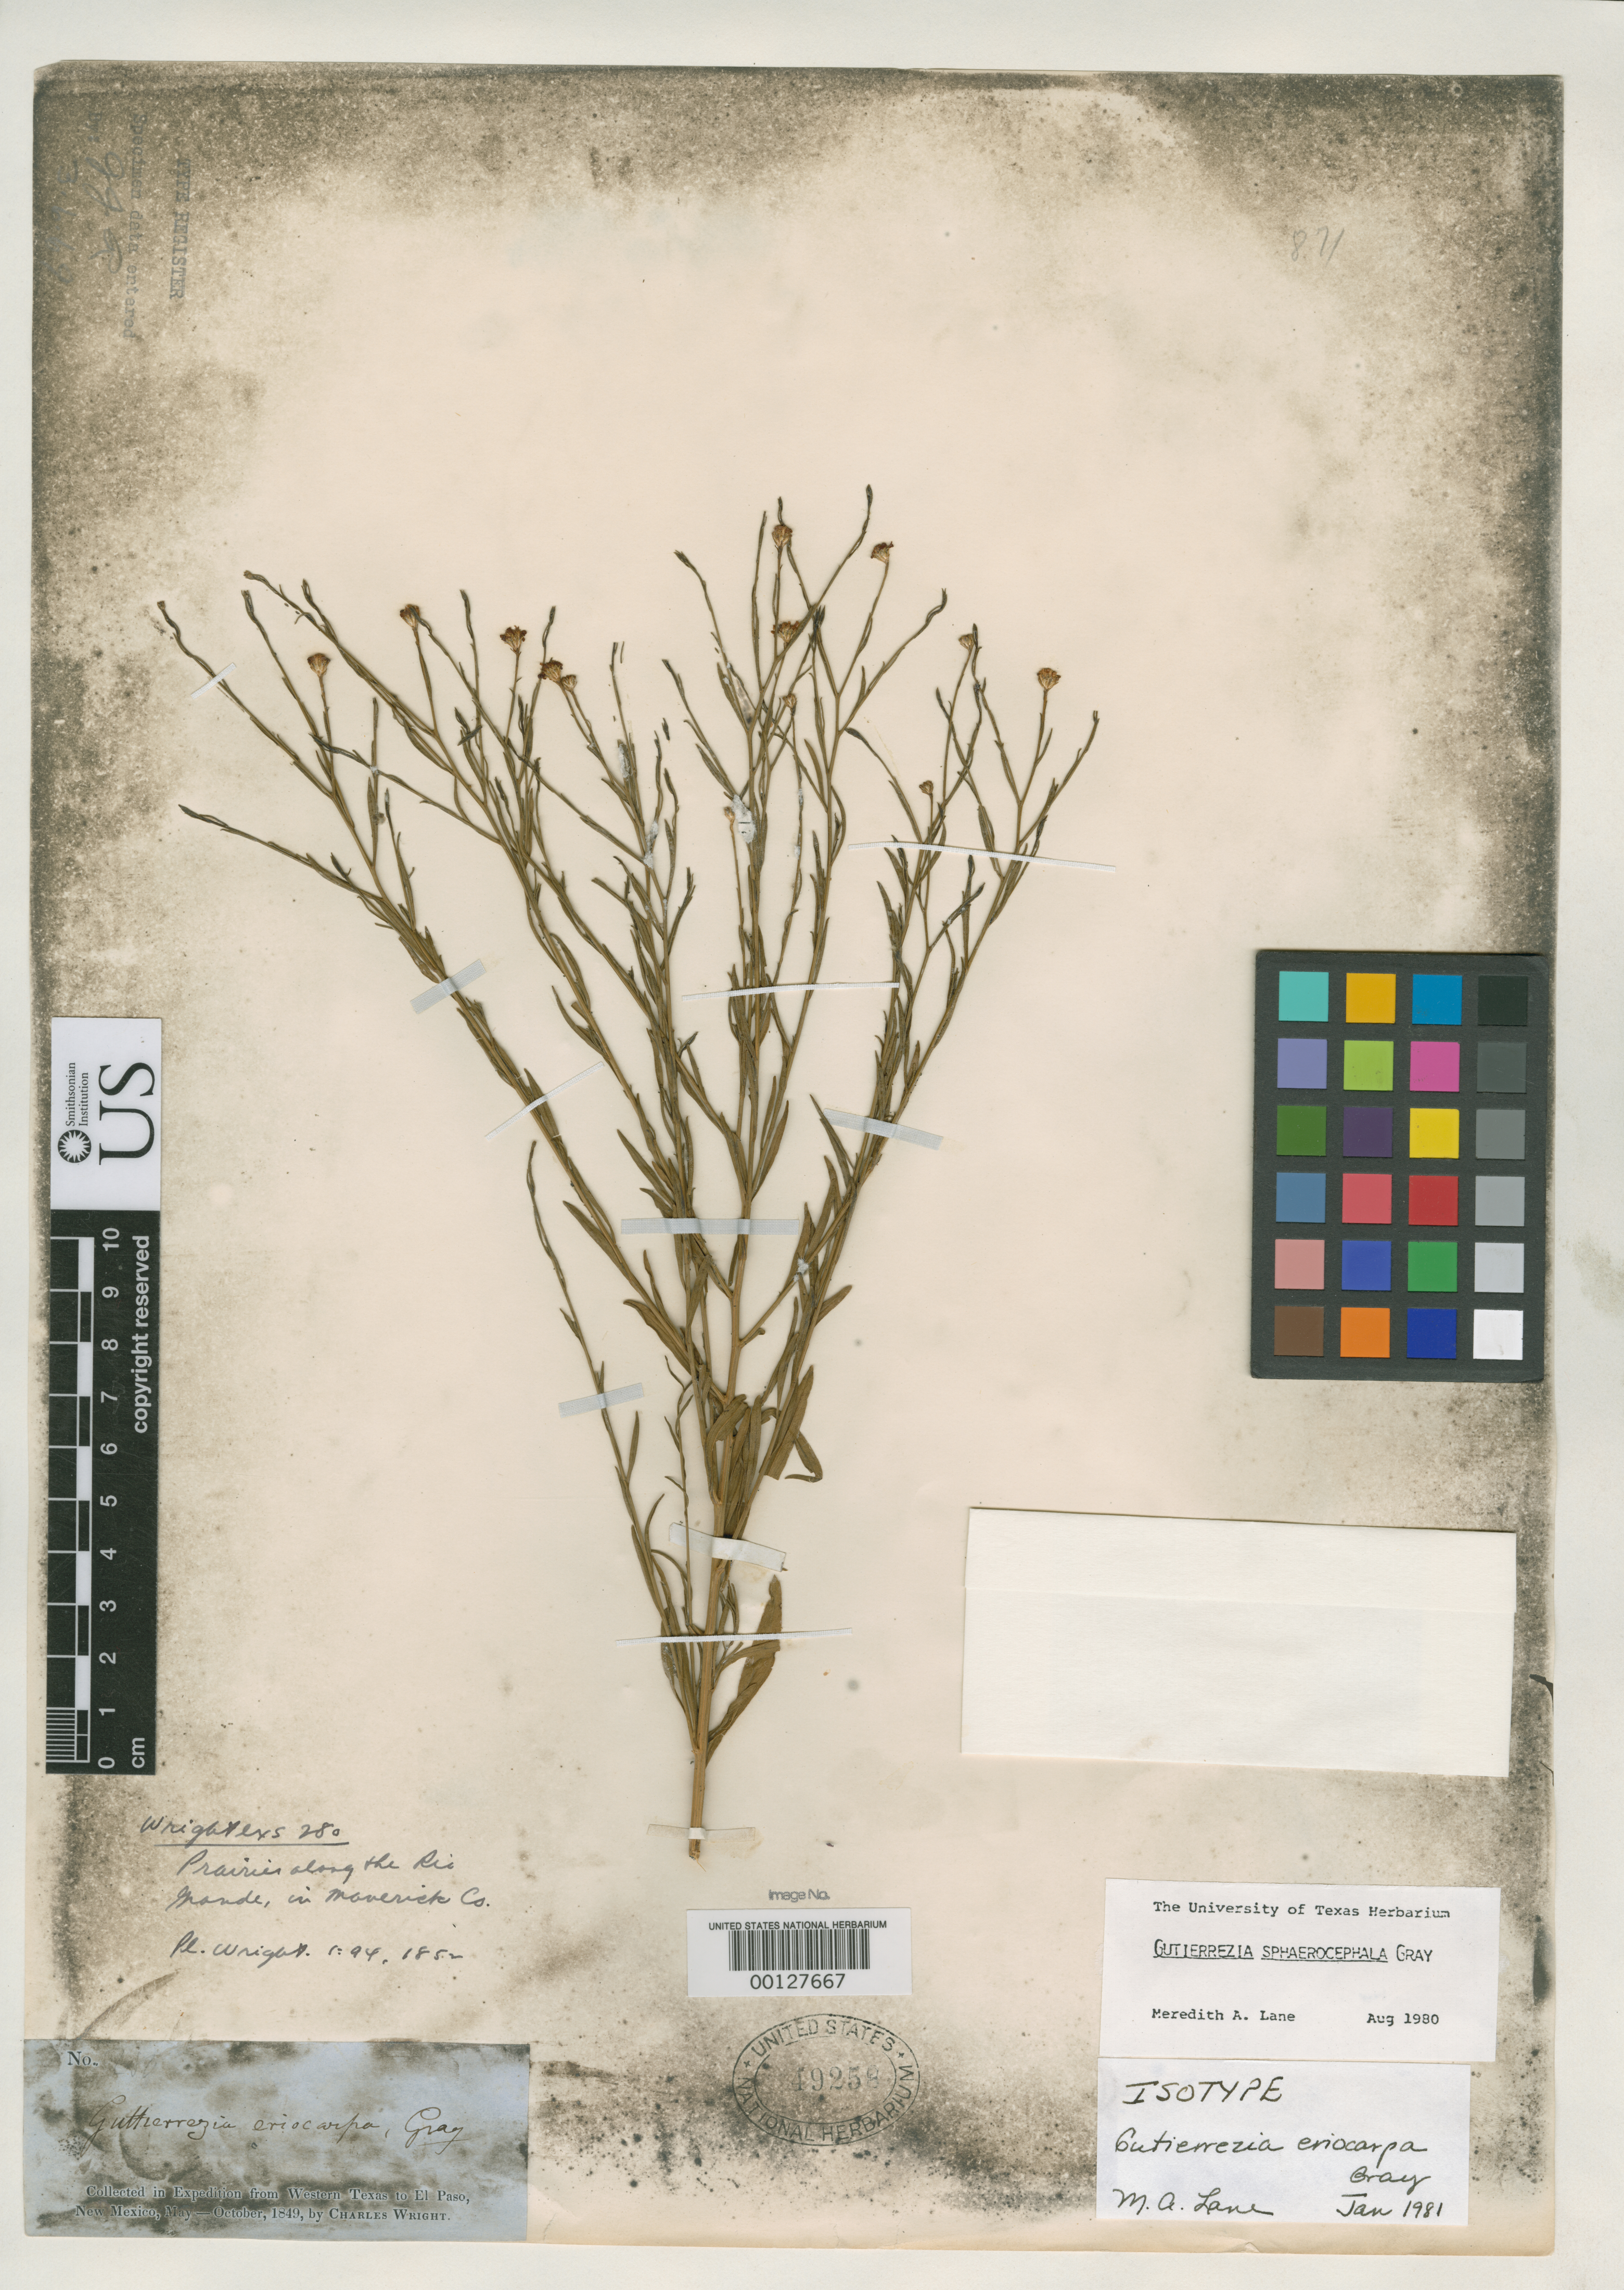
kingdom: Plantae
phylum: Tracheophyta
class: Magnoliopsida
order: Asterales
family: Asteraceae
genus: Gutierrezia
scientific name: Gutierrezia eriocarpa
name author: A. Gray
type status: Isotype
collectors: C. Wright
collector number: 280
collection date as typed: May 1849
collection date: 1849-05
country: United States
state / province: Texas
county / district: Maverick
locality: Rio Grande.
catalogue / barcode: US 49258